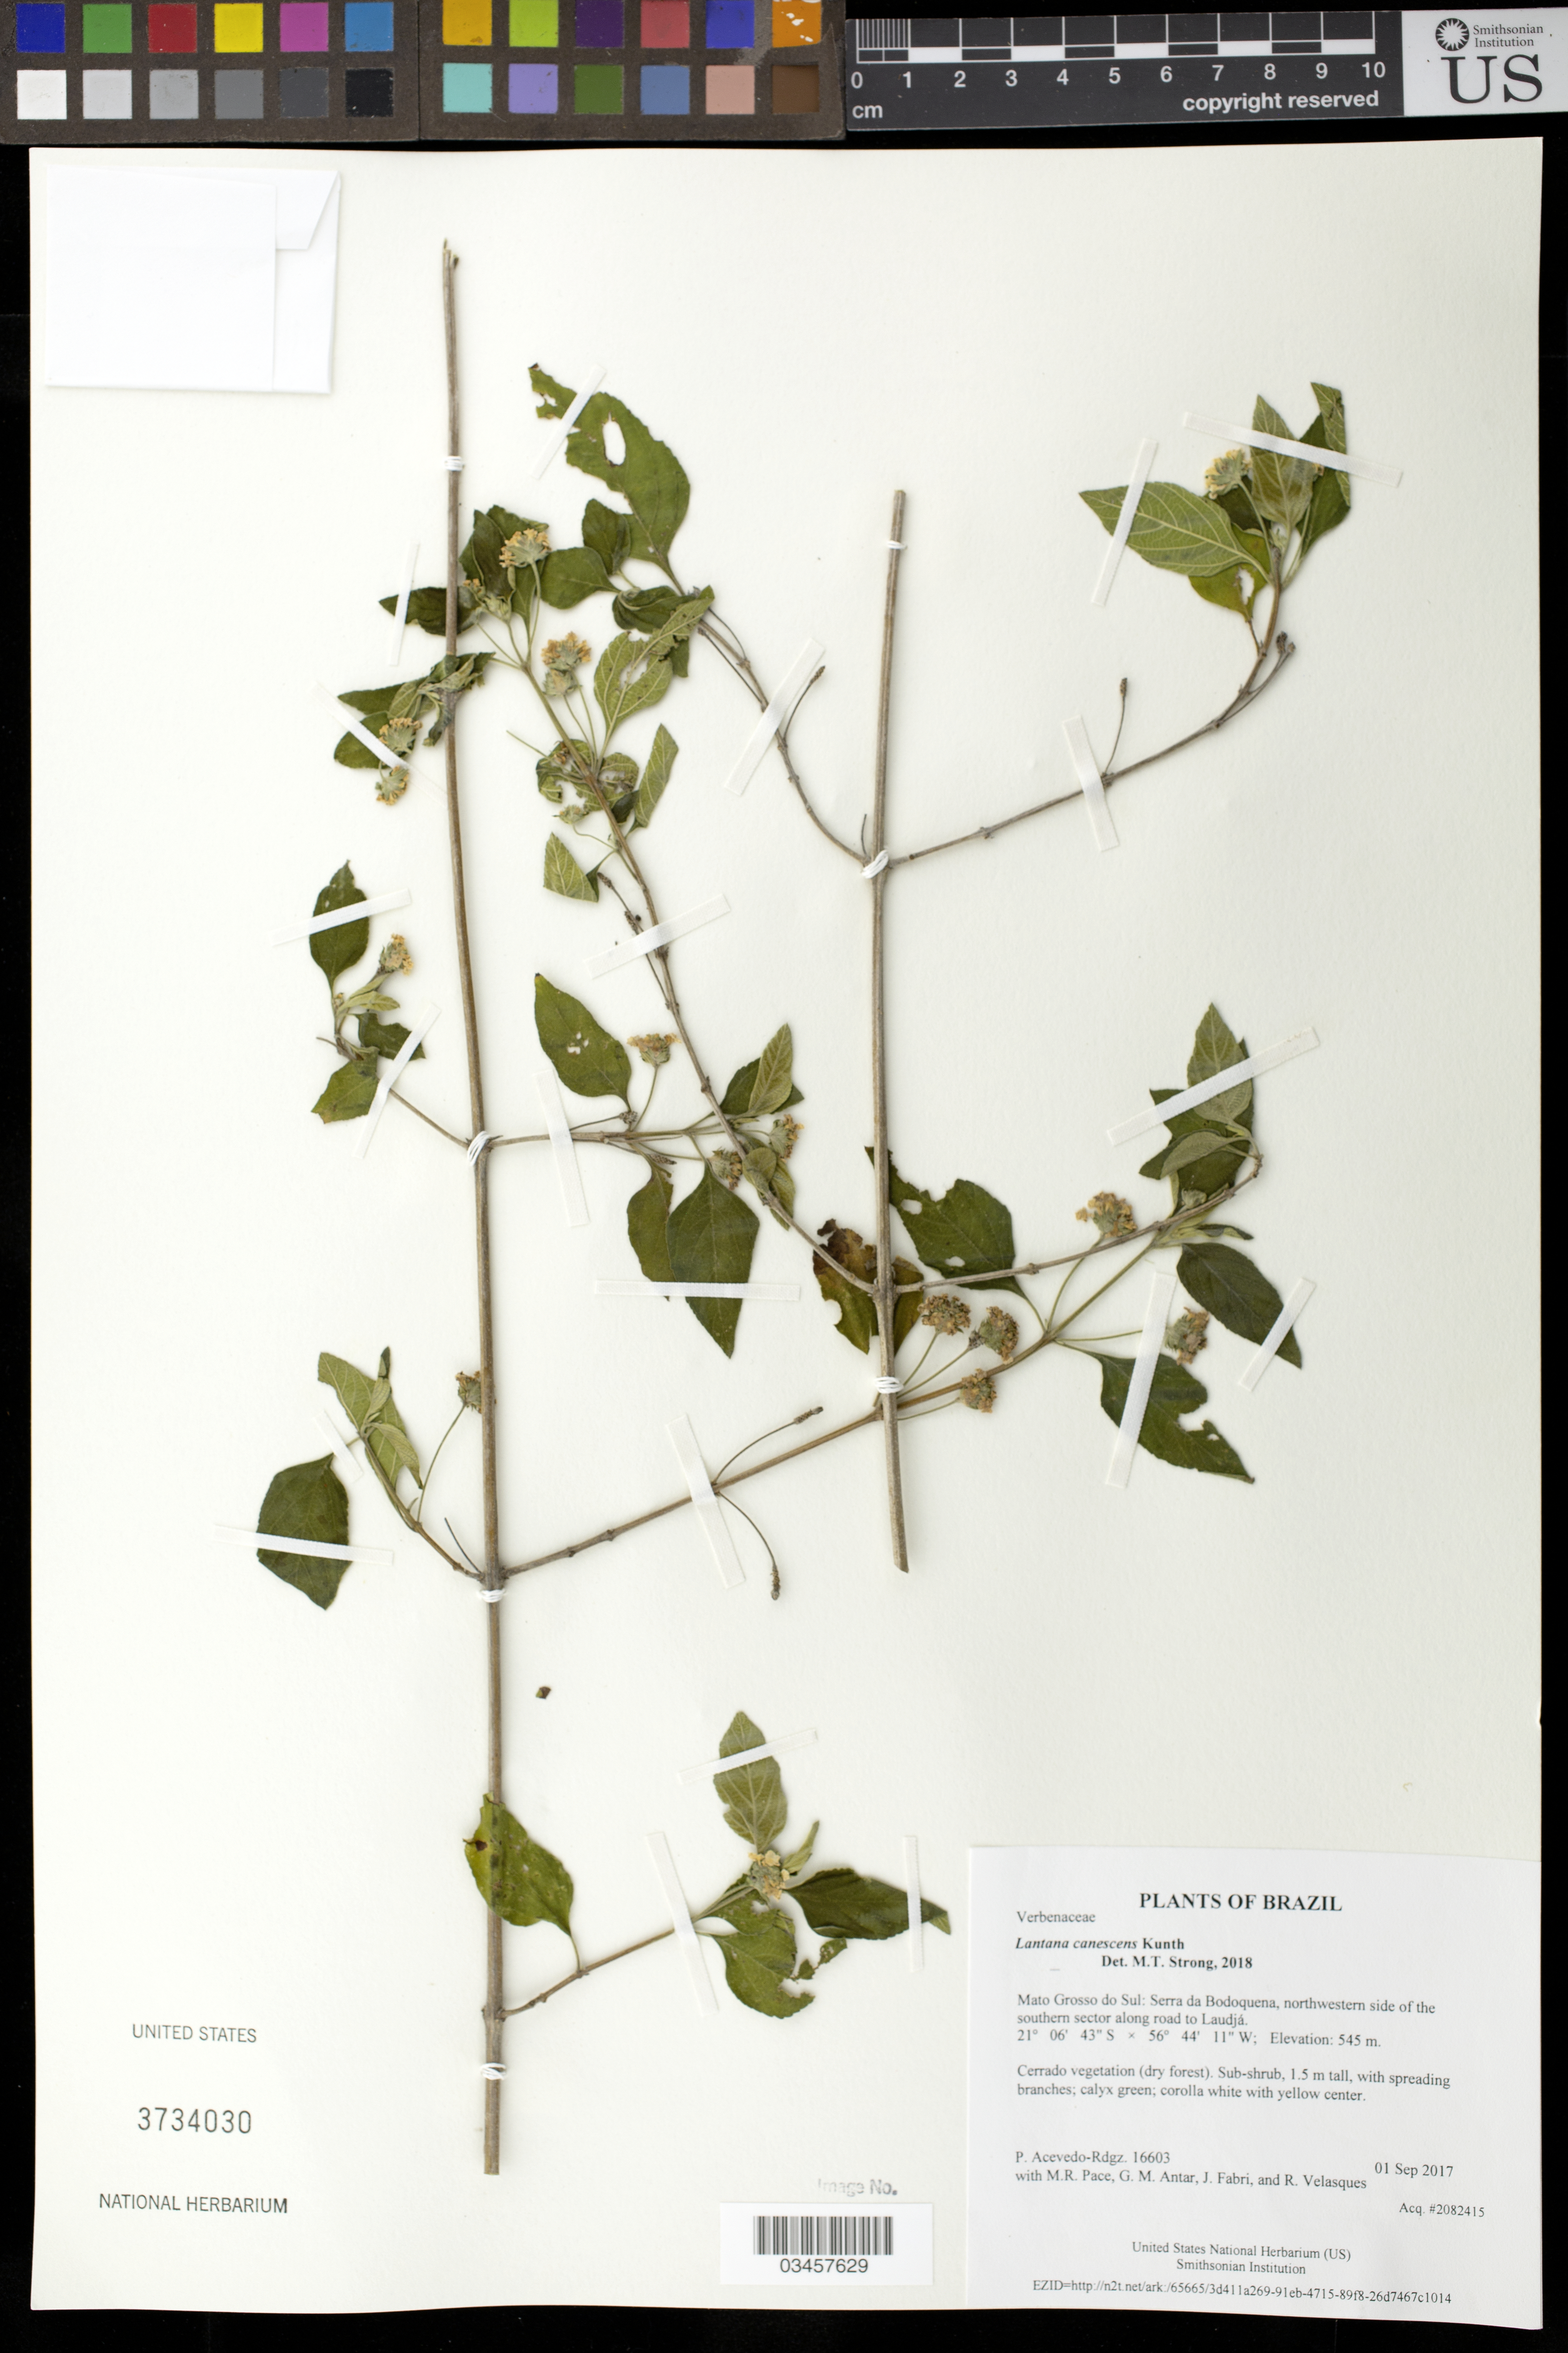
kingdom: Plantae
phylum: Tracheophyta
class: Magnoliopsida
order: Lamiales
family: Verbenaceae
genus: Lantana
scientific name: Lantana canescens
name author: Kunth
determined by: Strong, Mark T., (BOT), Smithsonian Institution - National Museum of Natural History (UNITED STATES)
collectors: P. Acevedo-Rodr., M. R. Pace, G. M. Antar, J. Fabri & R. Velasques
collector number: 16603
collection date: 2017-09-01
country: Brazil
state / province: Mato Grosso do Sul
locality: Serra da Bodoquena, northwestern side of the southern sector along road to Laudjá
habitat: Cerrado vegetation (dry forest)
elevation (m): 545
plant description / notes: US, NY, MO, K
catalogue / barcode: US 3734030